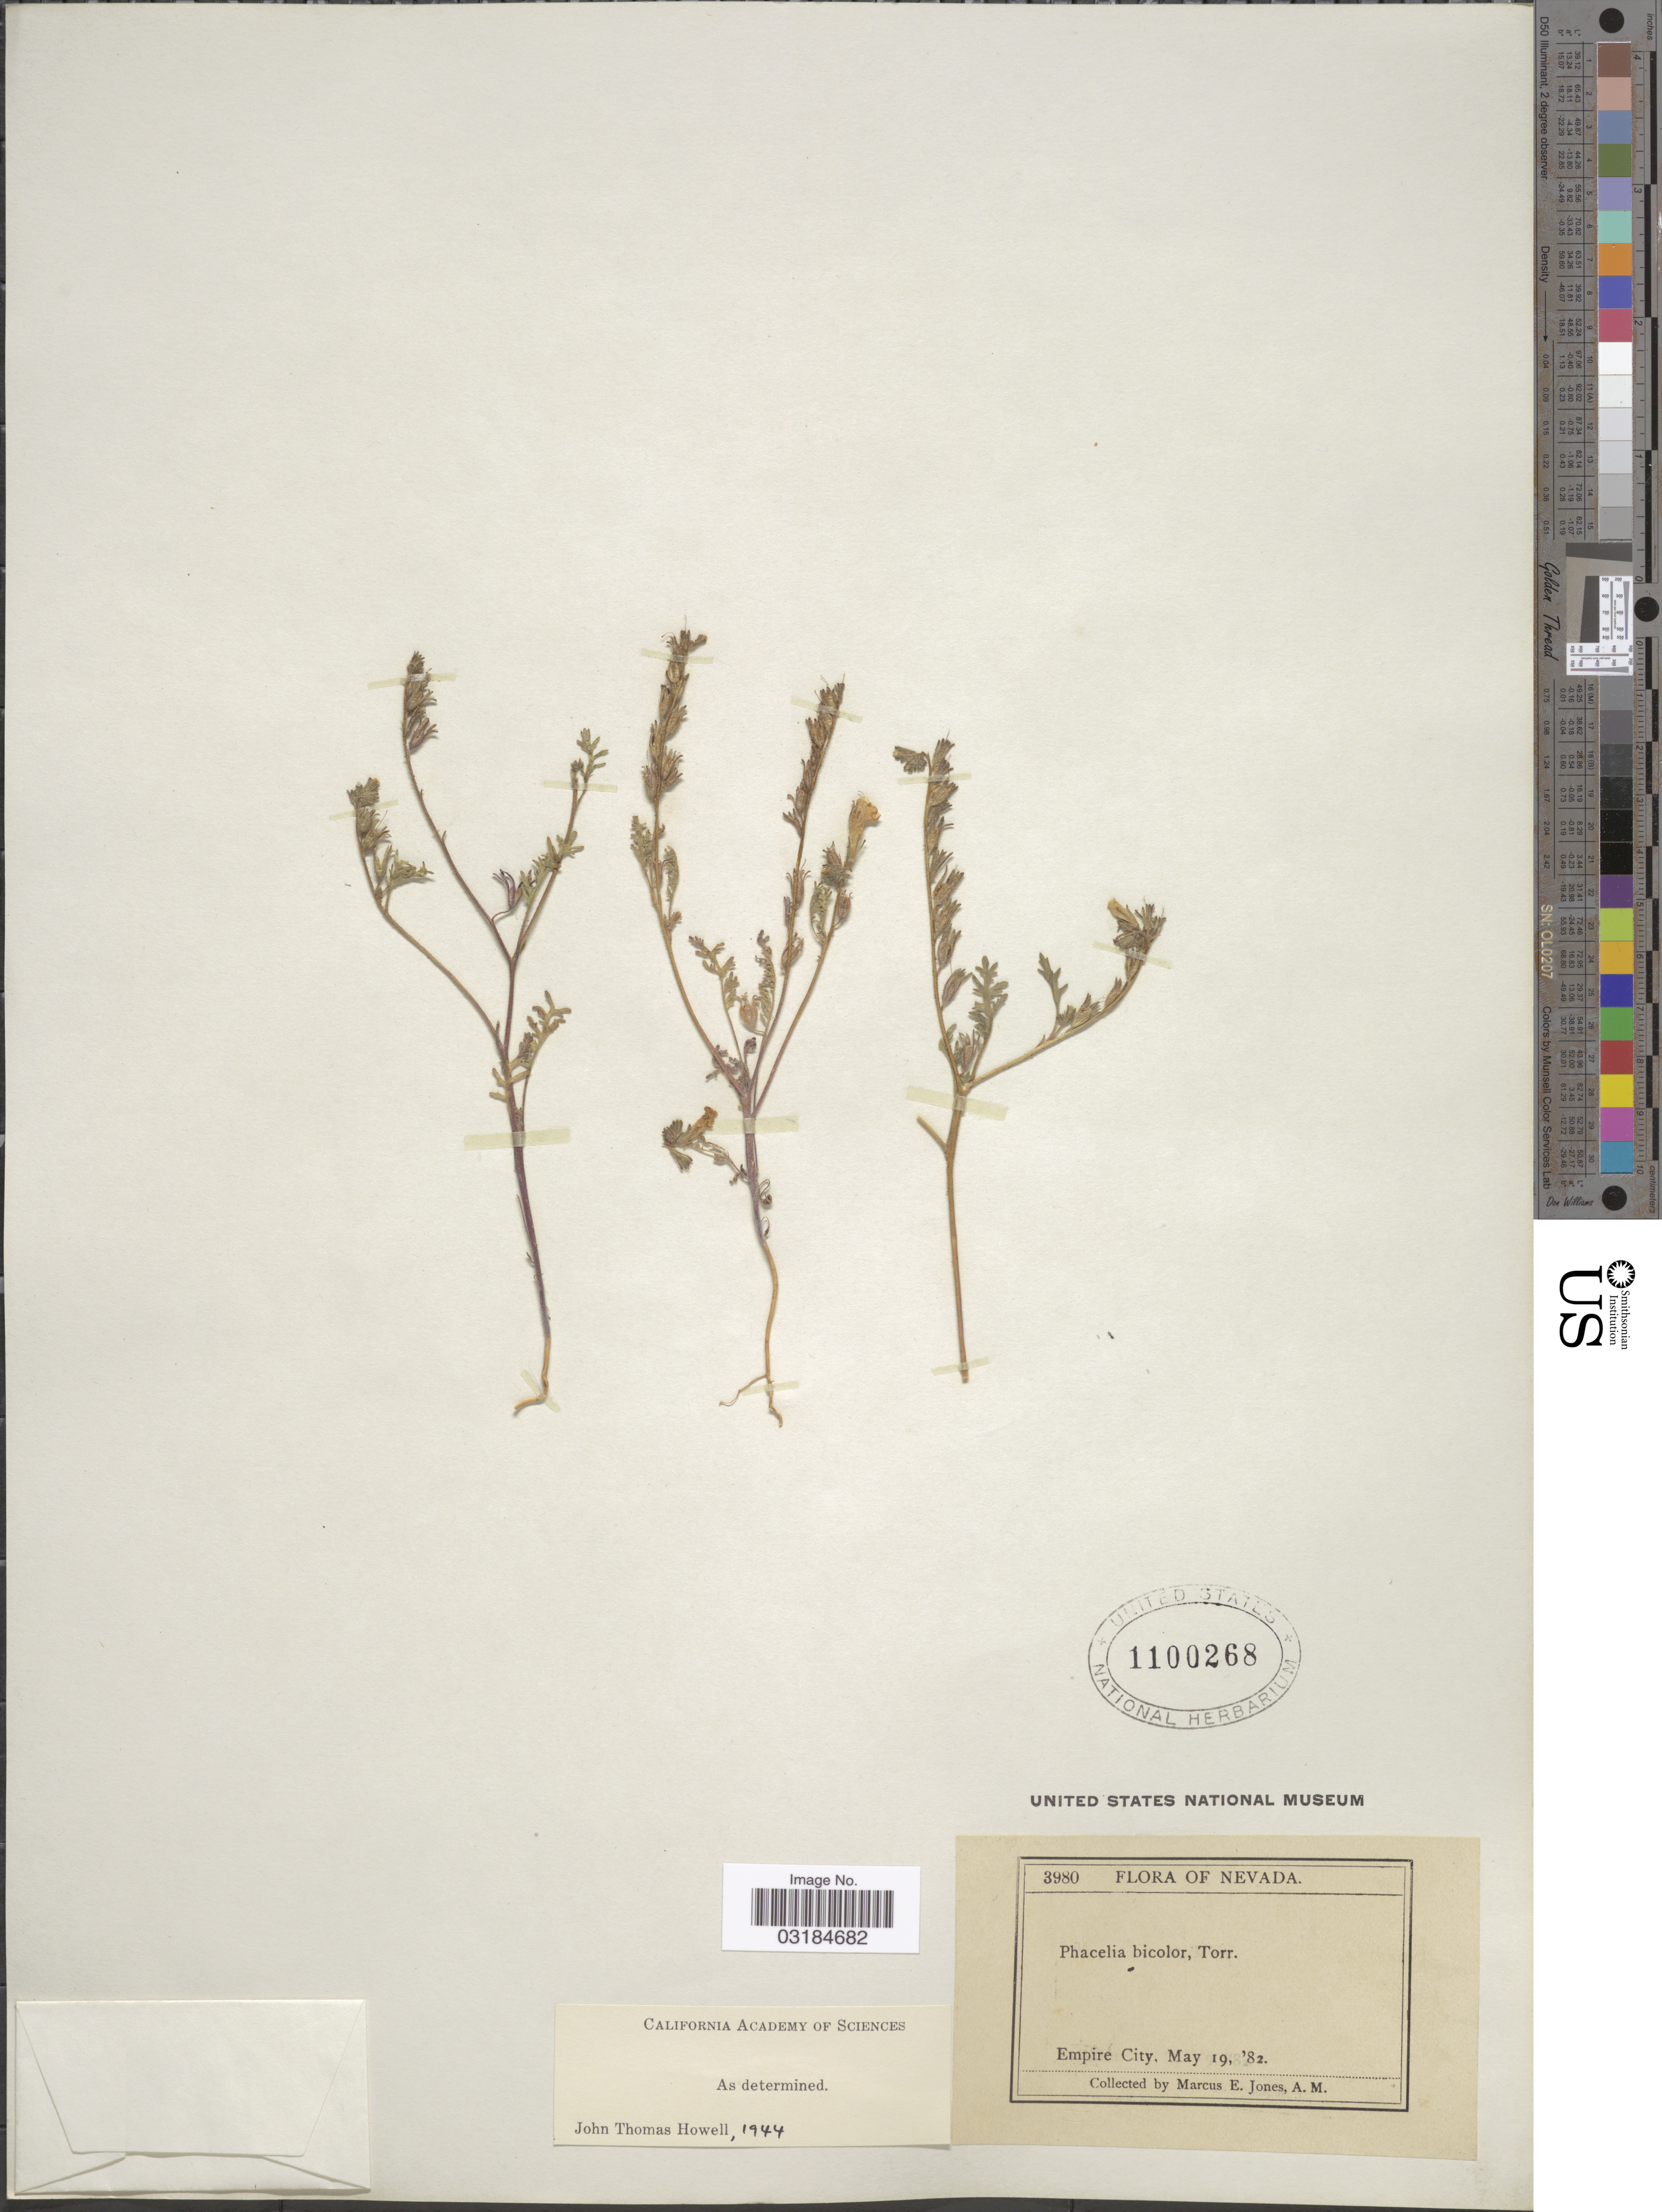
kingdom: Plantae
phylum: Tracheophyta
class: Magnoliopsida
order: Boraginales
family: Hydrophyllaceae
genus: Phacelia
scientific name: Phacelia bicolor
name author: Torr. in C. King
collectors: M. E. Jones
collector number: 3980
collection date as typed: Transcribed d/m/y: 19/5/82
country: United States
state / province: Nevada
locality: Empire City.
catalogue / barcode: US 1100268